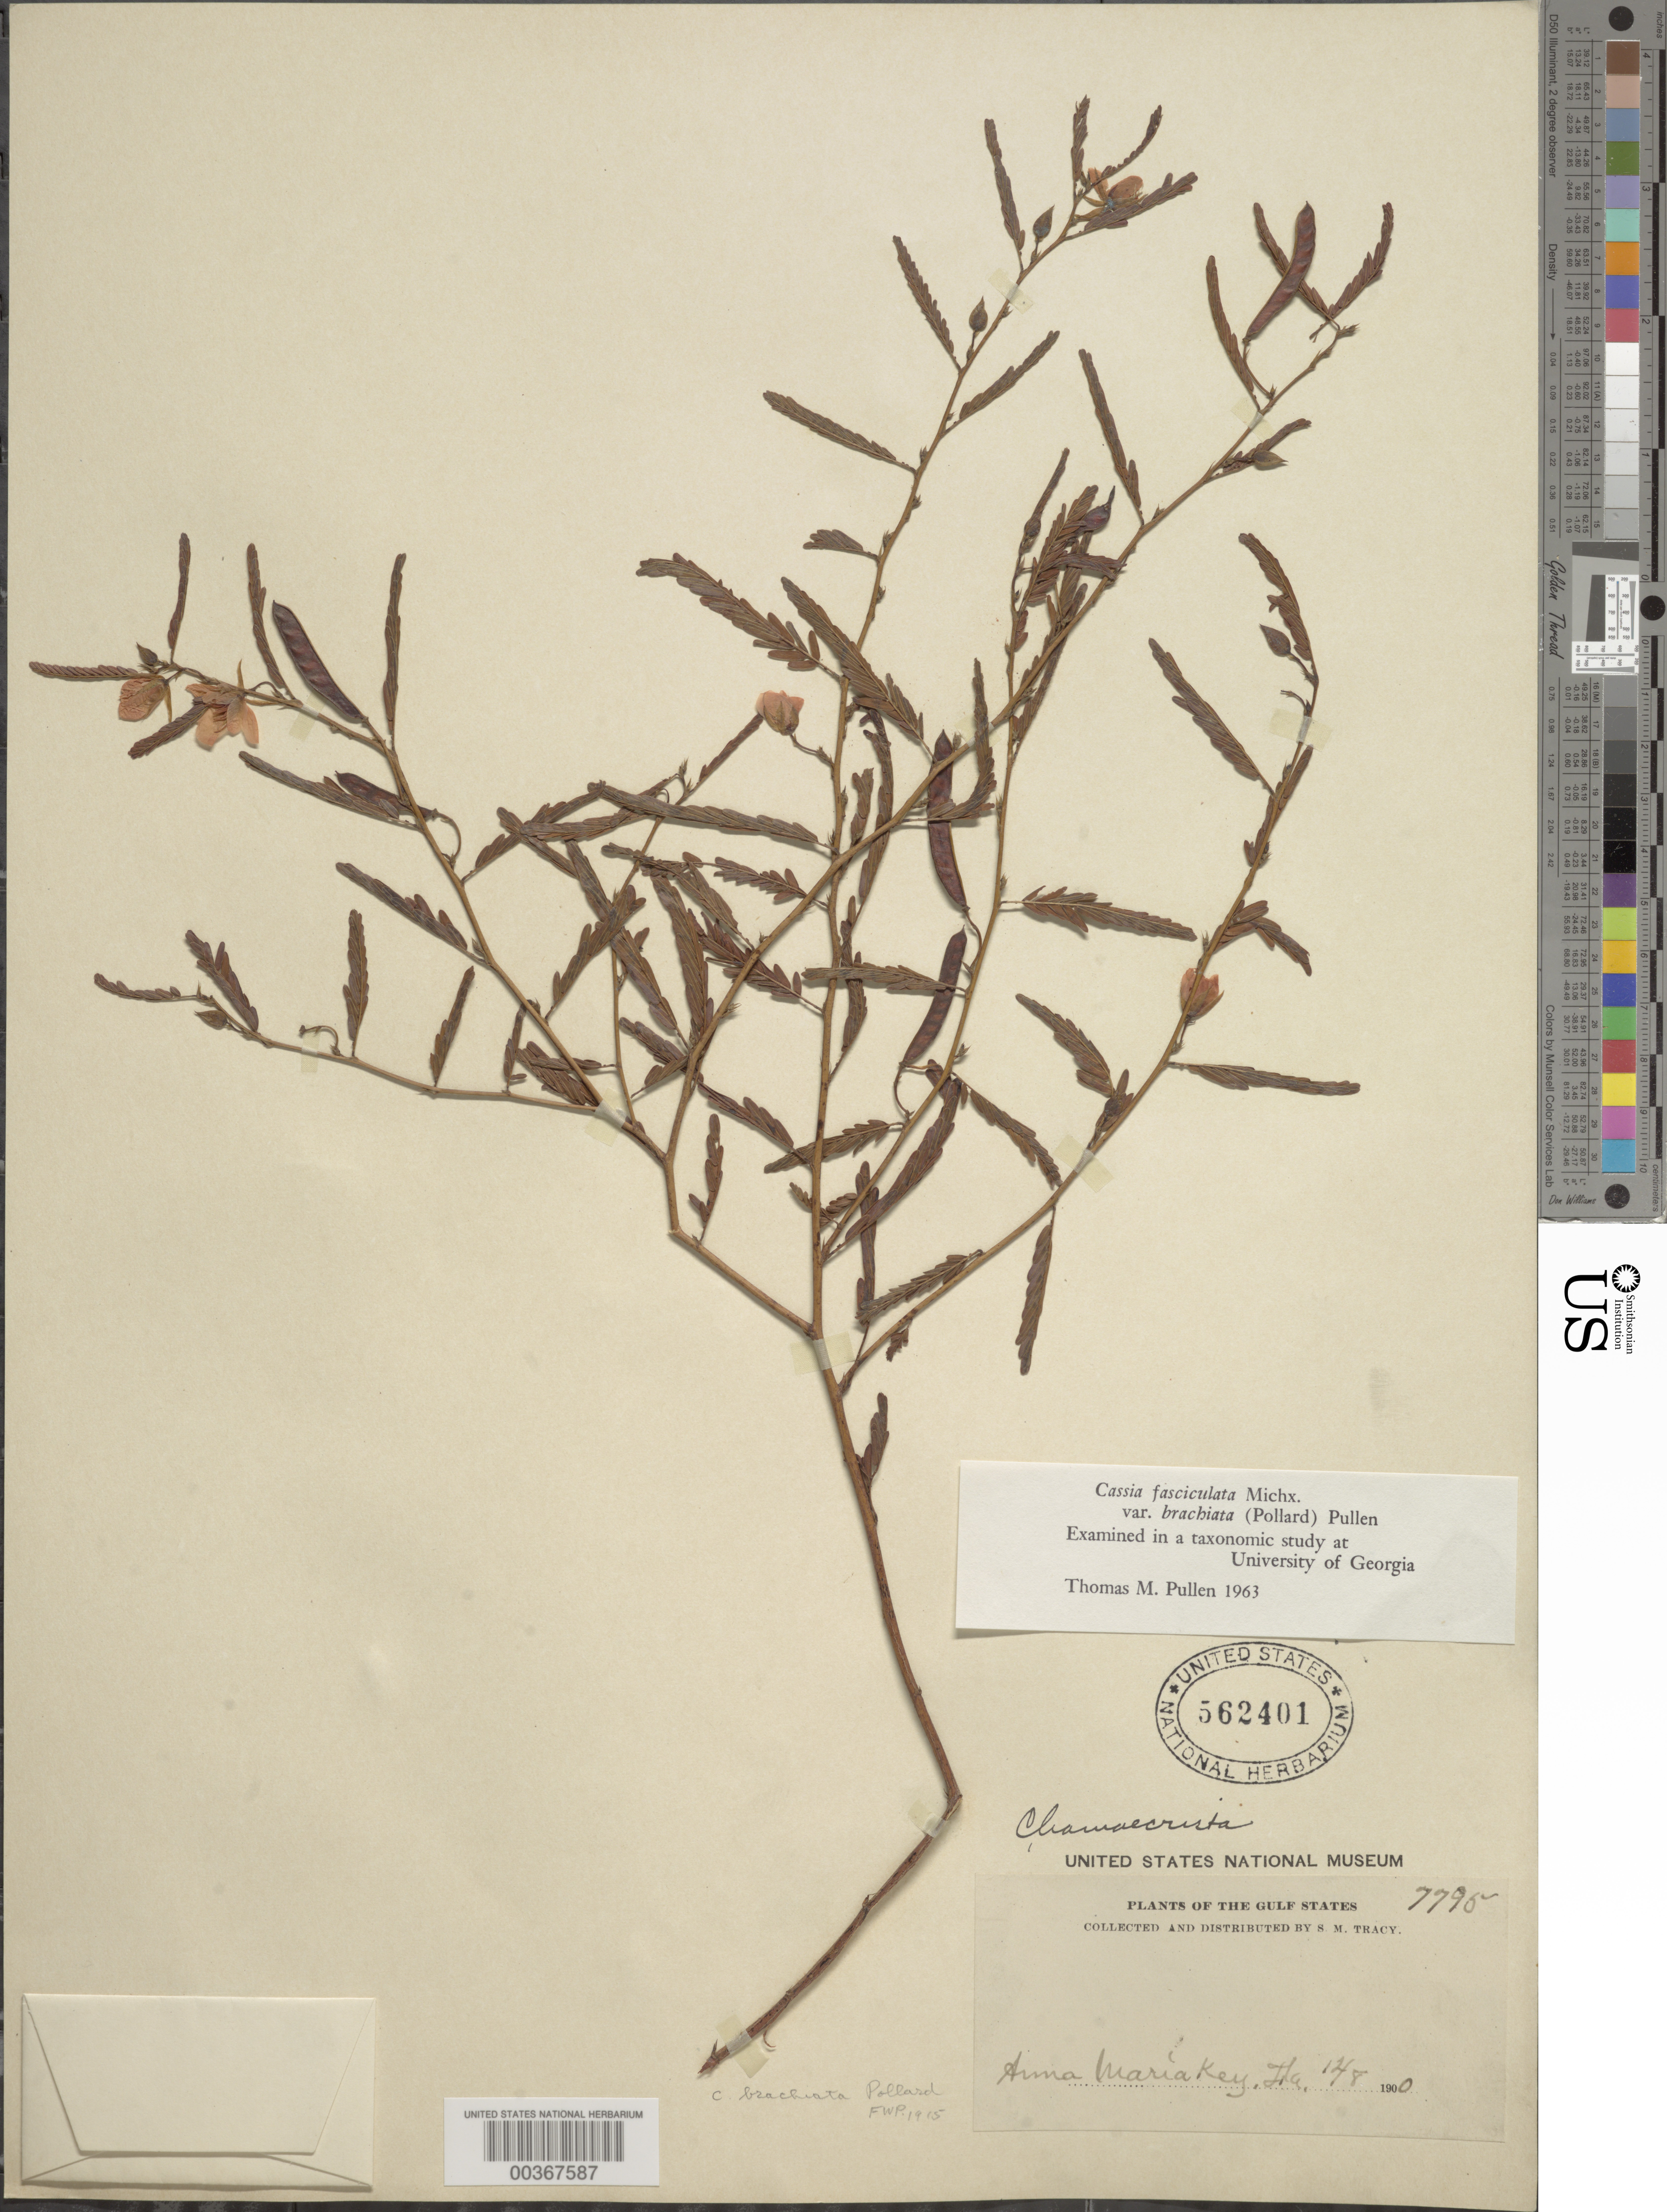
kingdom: Plantae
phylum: Tracheophyta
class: Magnoliopsida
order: Fabales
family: Fabaceae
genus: Chamaecrista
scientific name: Chamaecrista fasciculata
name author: (Michx.) Greene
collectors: S. M. Tracy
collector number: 7795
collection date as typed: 08 Dec 1900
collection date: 1900-12-08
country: United States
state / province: Florida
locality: Anna maria key i.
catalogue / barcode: US 562401